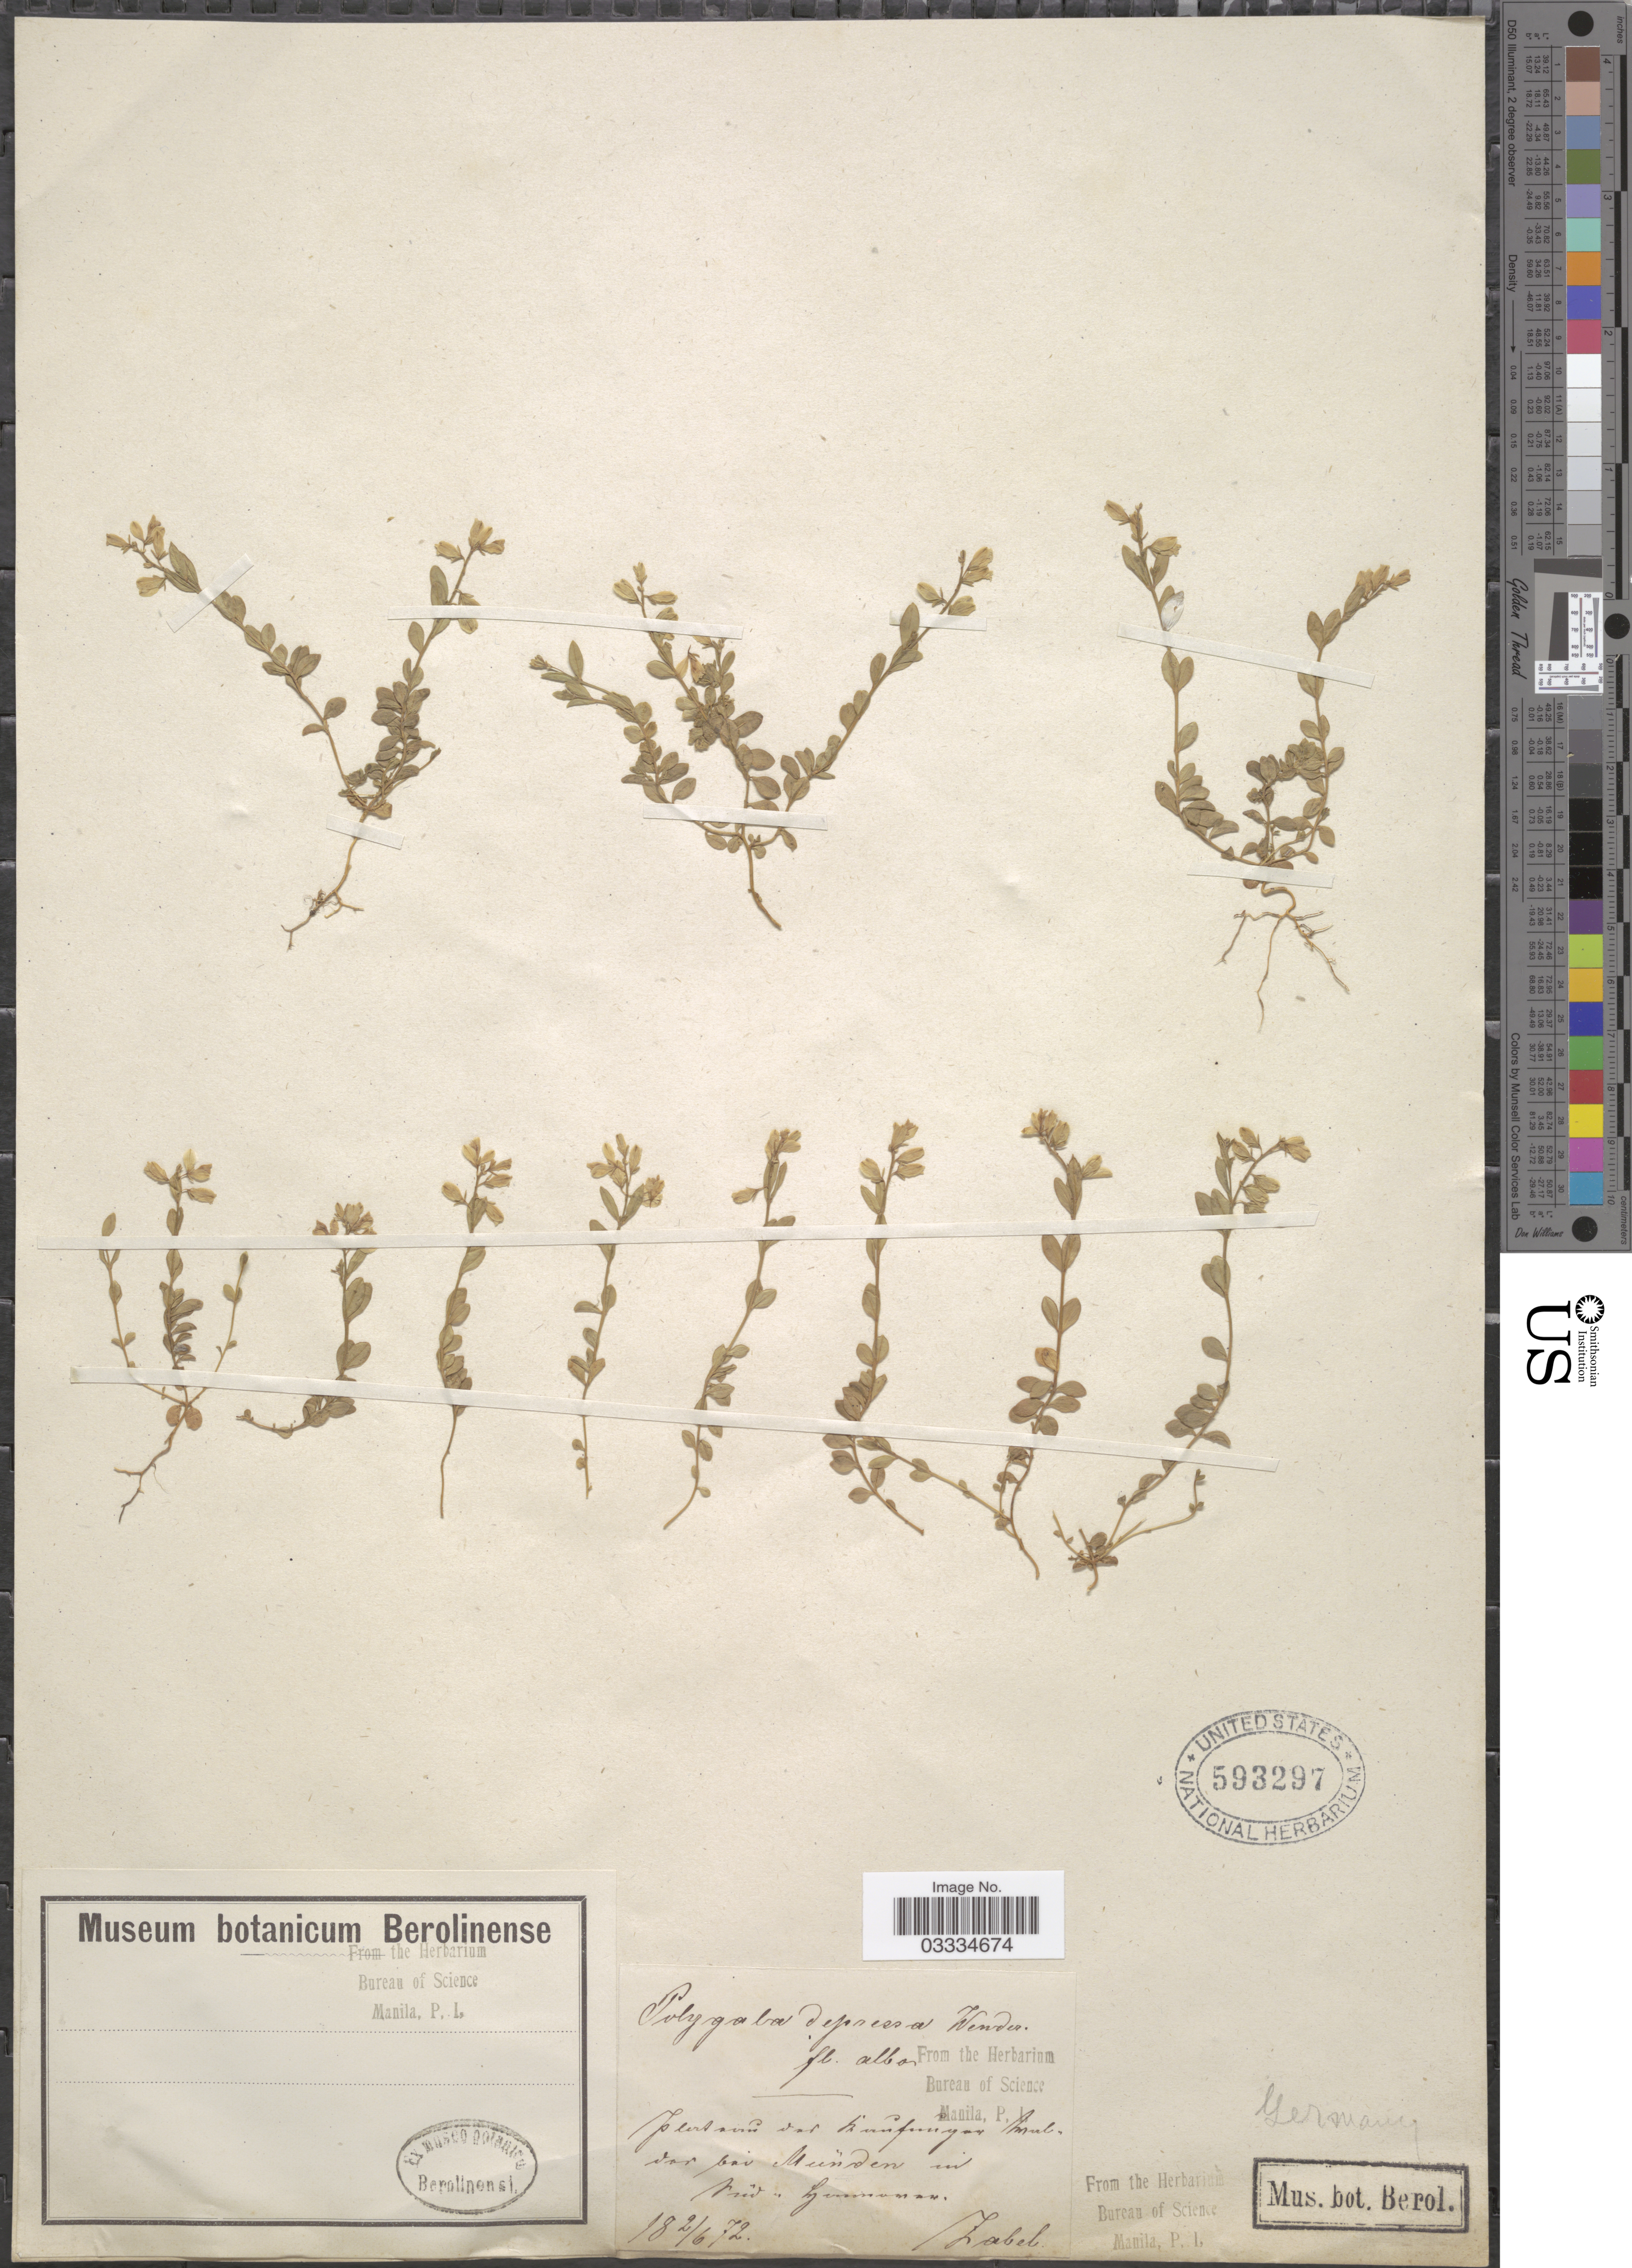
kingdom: Plantae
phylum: Tracheophyta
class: Magnoliopsida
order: Fabales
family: Polygalaceae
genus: Polygala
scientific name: Polygala depressa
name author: Wender.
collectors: H. Zabel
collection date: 1872-06-02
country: Germany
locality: [illegible text] in Germann[interpreted]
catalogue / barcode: US 593297